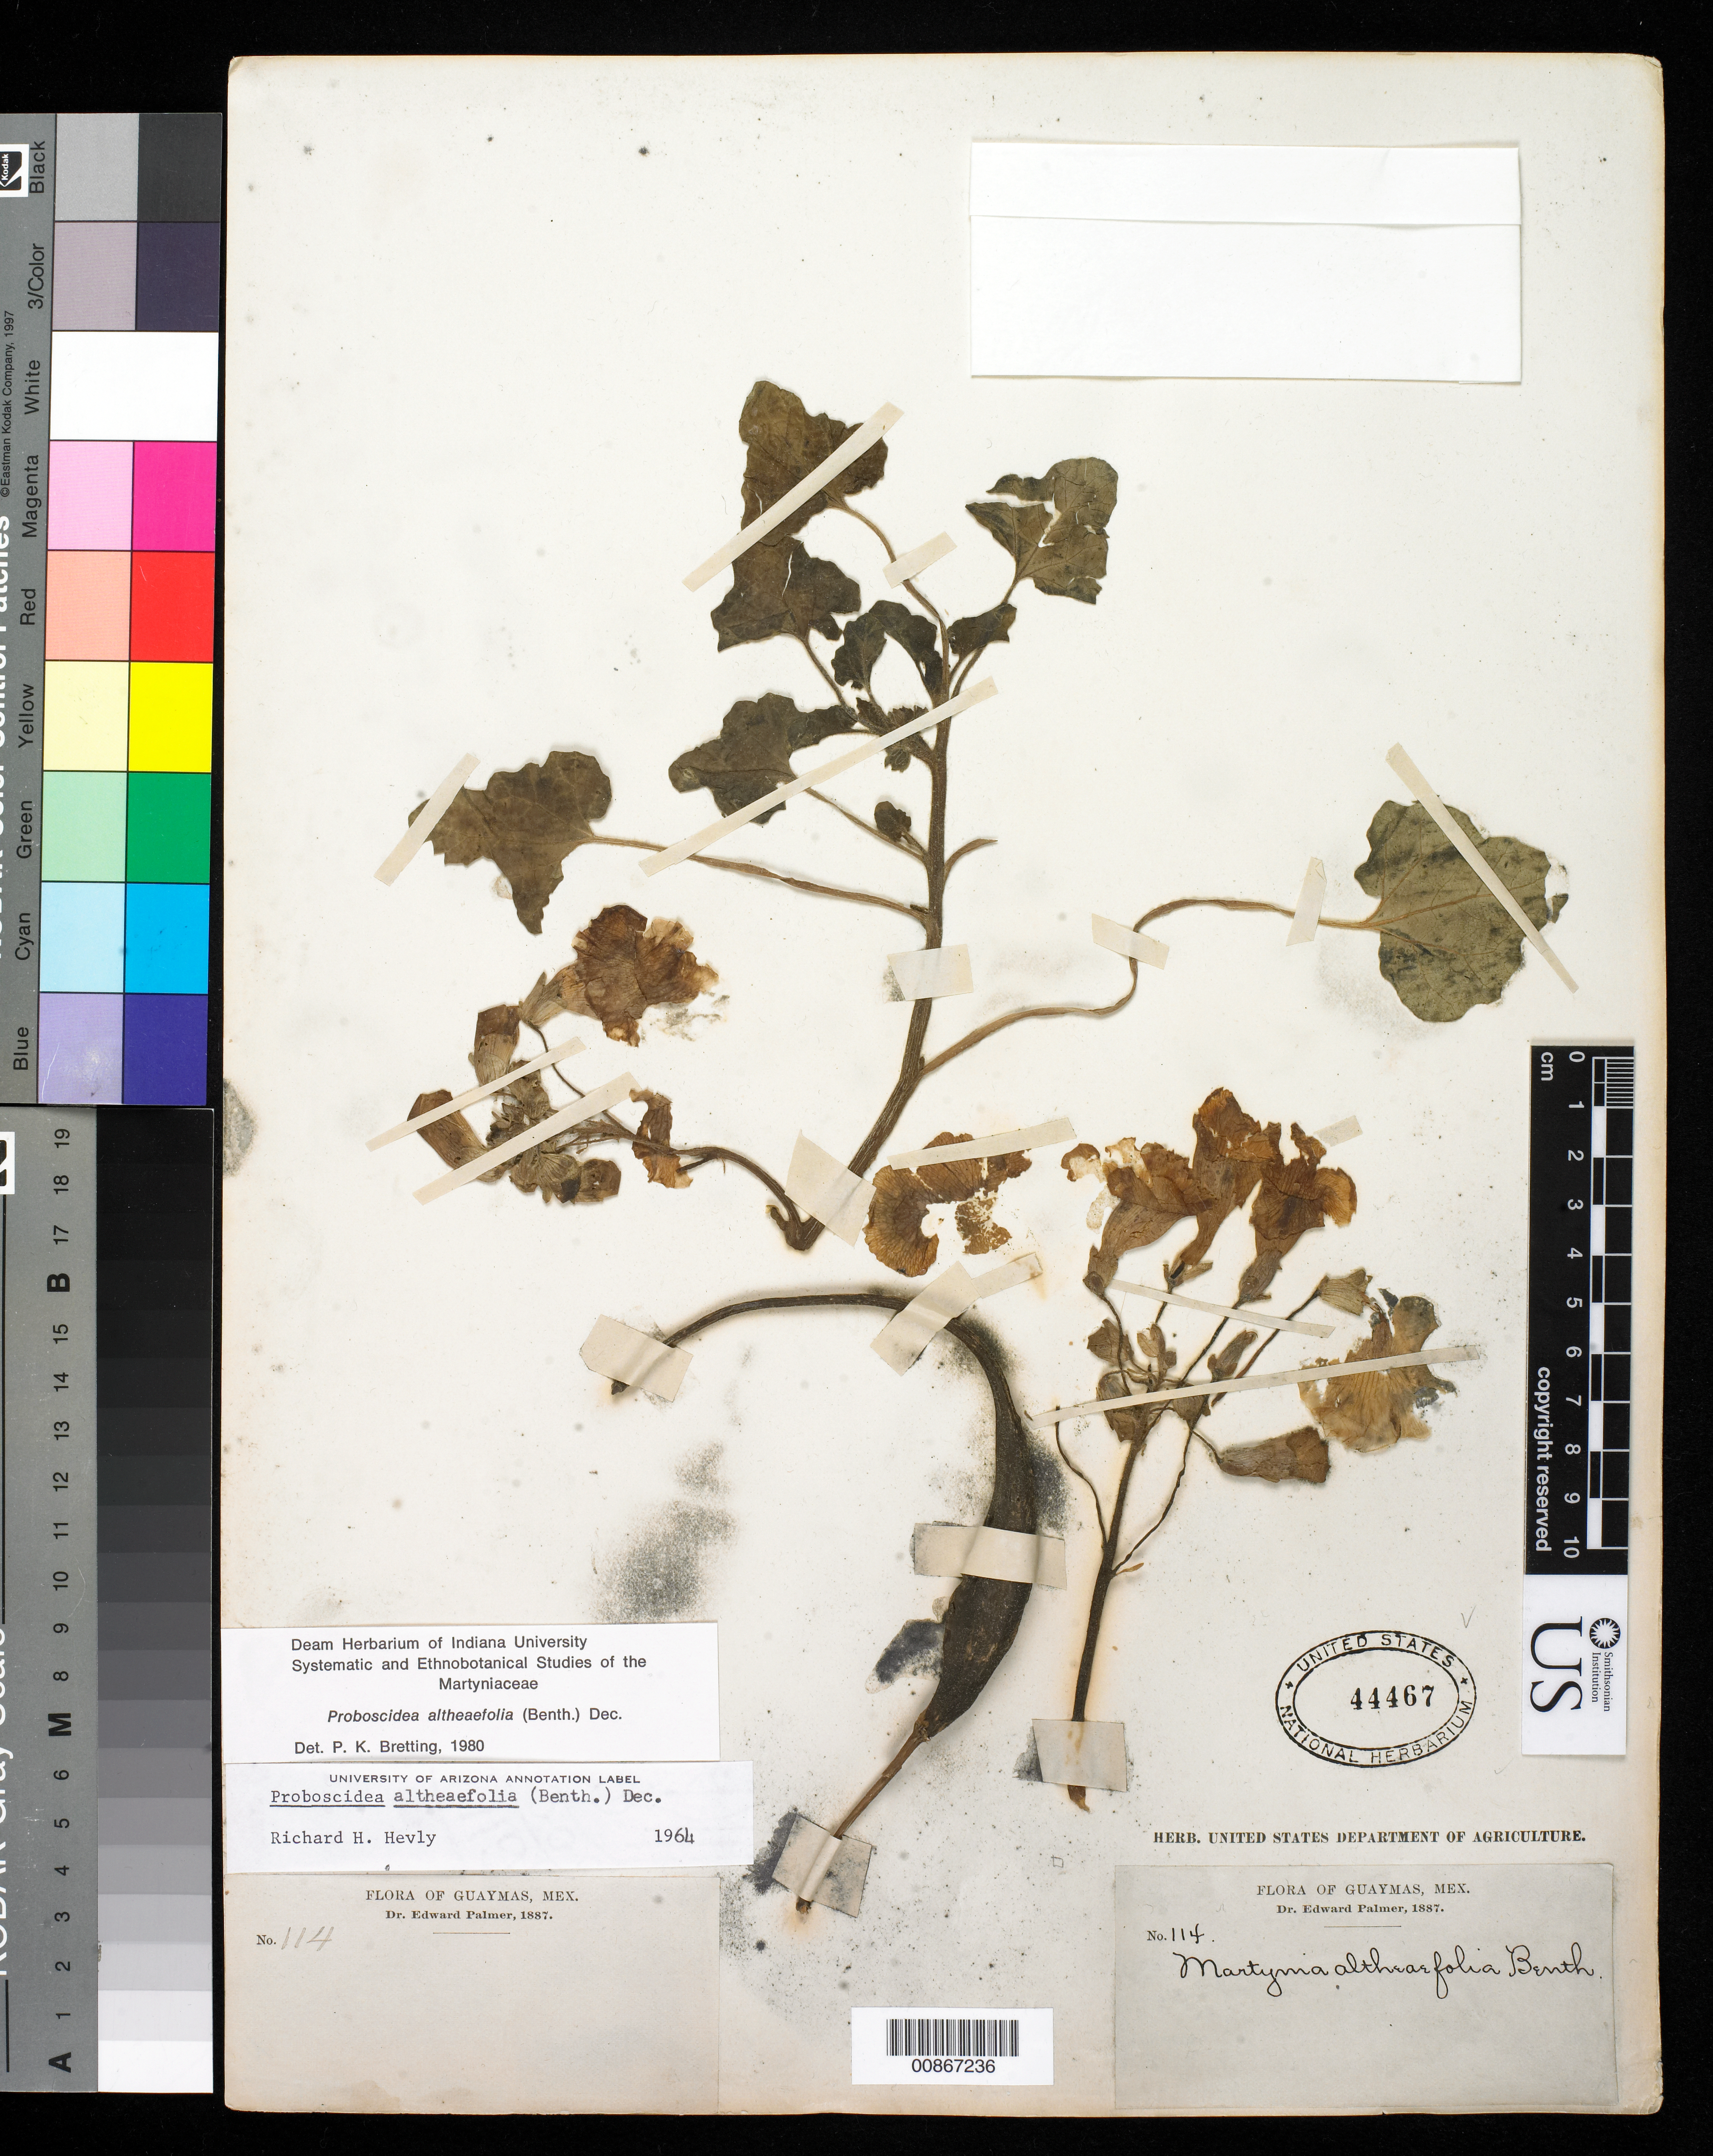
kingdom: Plantae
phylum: Tracheophyta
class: Magnoliopsida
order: Lamiales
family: Martyniaceae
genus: Proboscidea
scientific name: Proboscidea althaeifolia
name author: (Benth.) Decne.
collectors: E. Palmer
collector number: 114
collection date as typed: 1887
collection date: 1887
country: Mexico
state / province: Sonora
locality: Guaymas, Sonora.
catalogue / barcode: US 44467